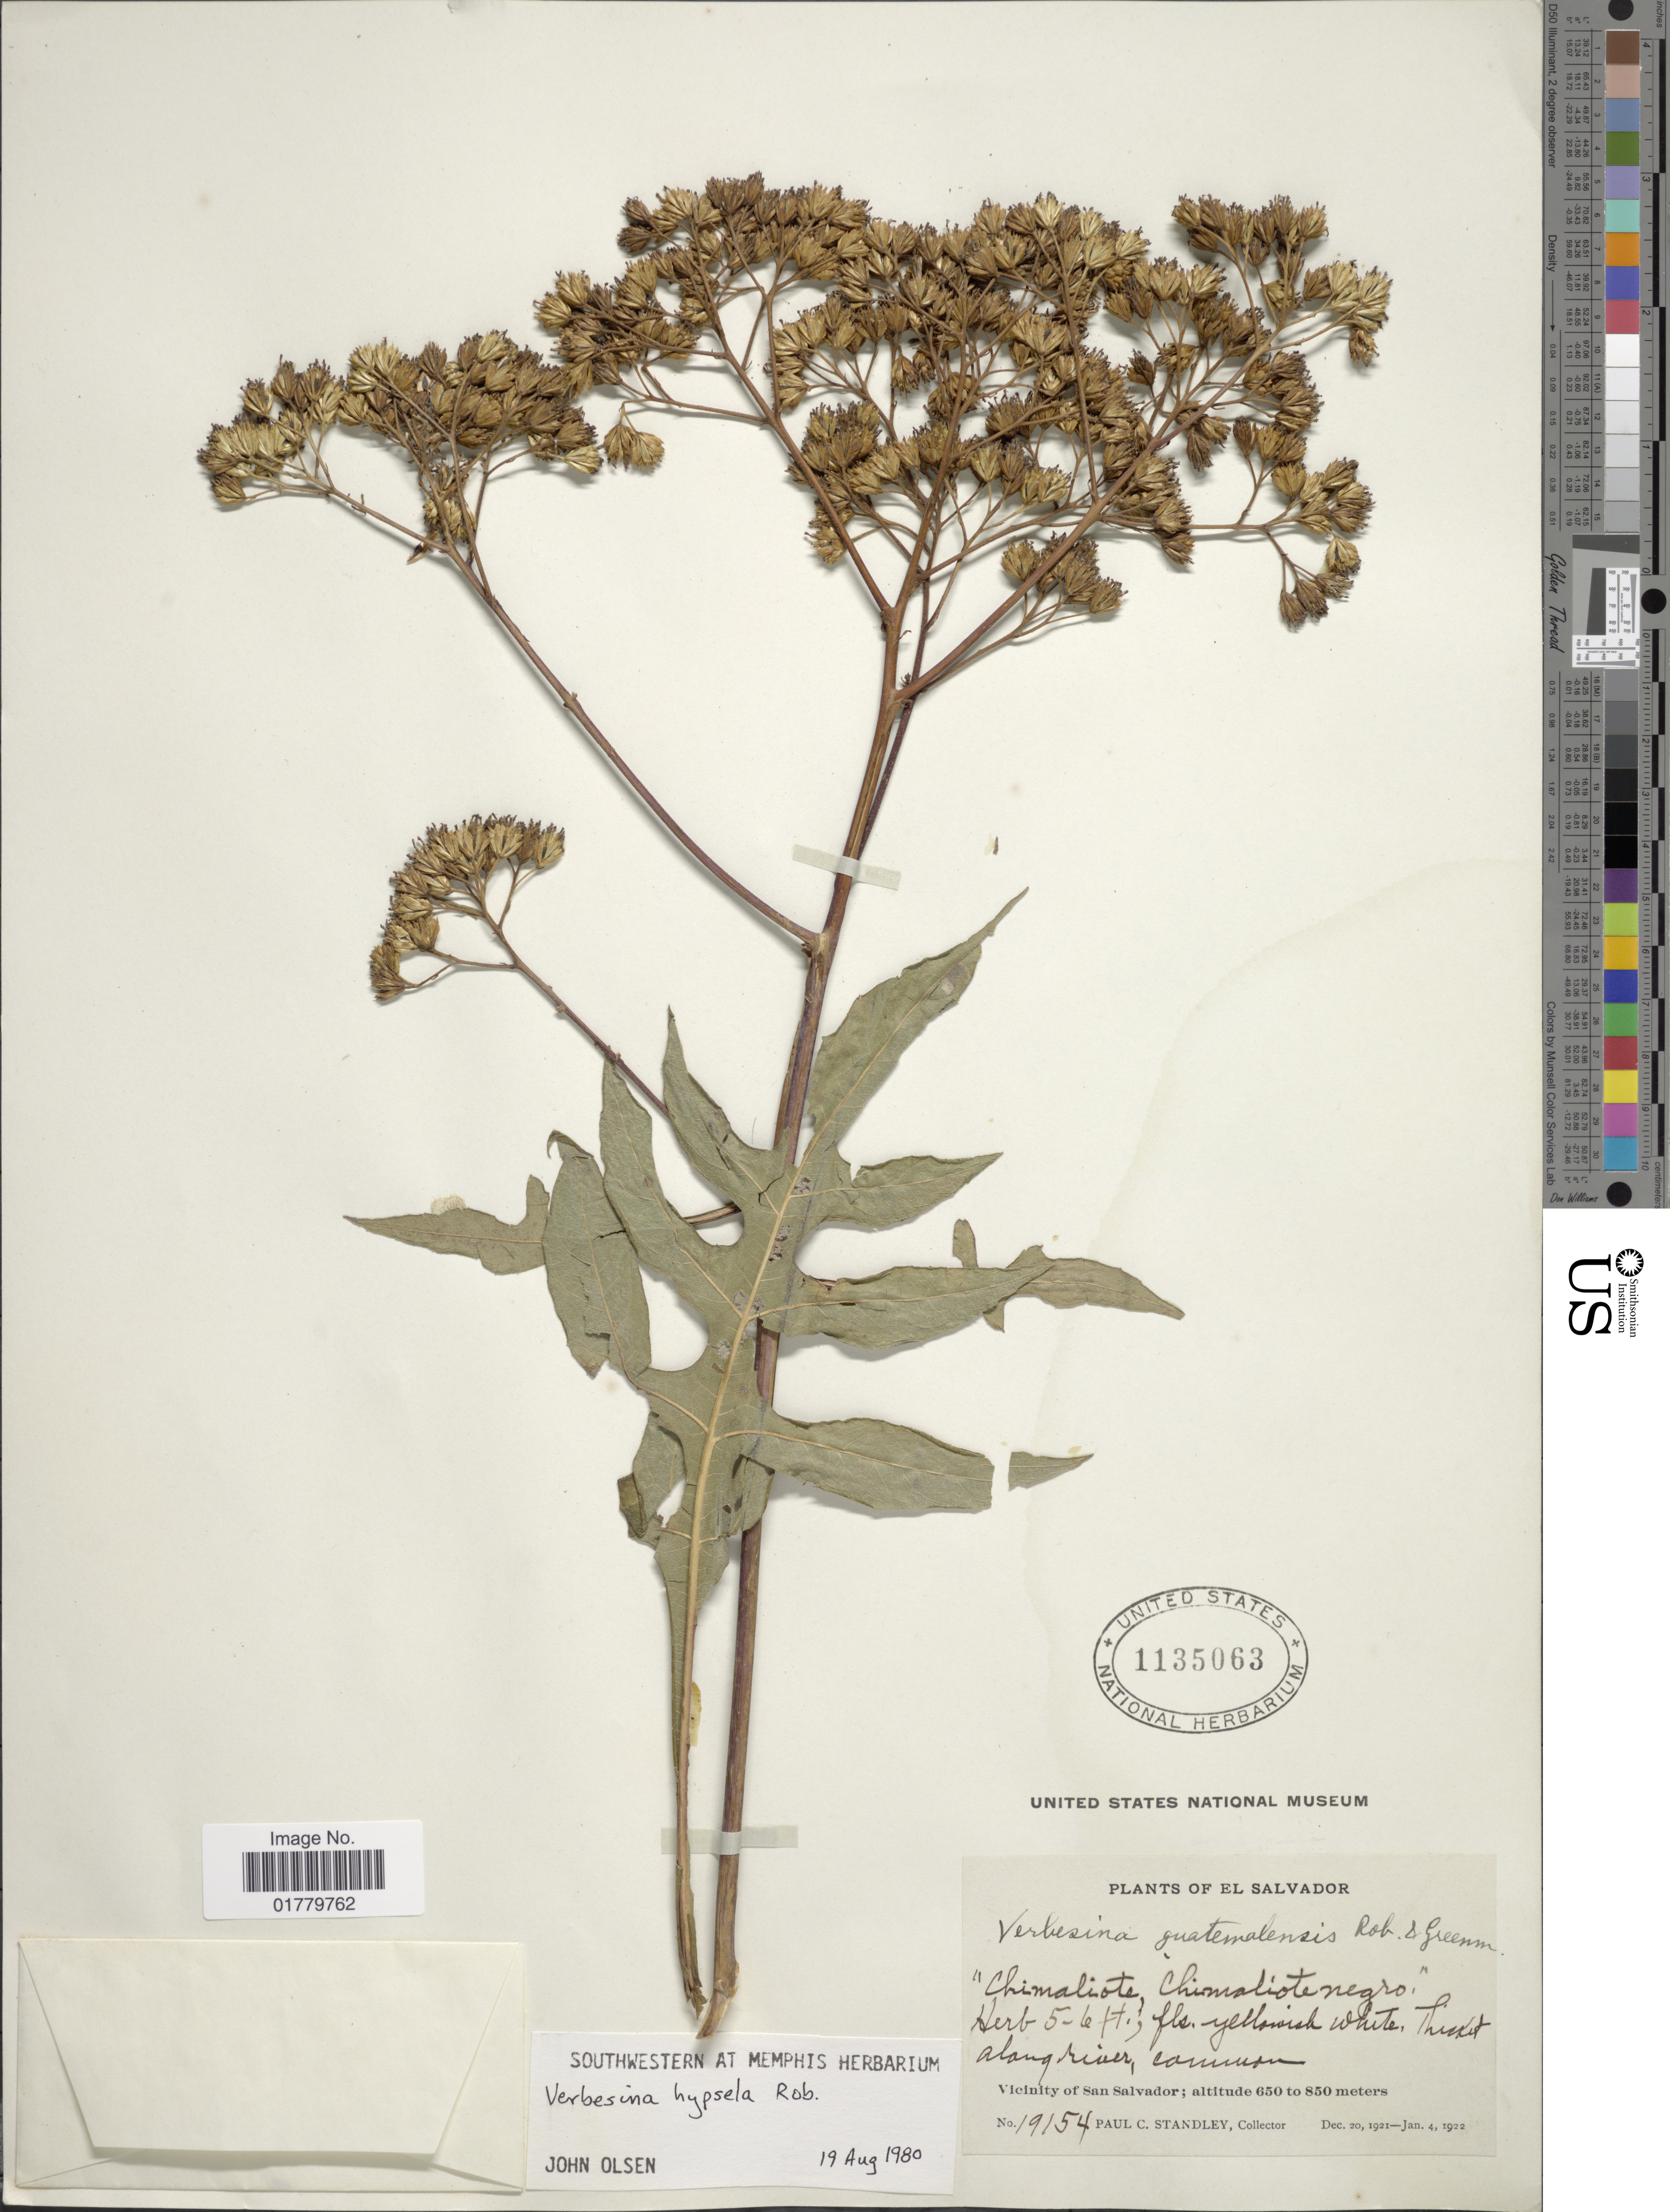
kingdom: Plantae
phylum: Tracheophyta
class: Magnoliopsida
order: Asterales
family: Asteraceae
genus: Verbesina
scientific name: Verbesina hypsela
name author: B.L. Rob.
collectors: P. C. Standley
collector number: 19154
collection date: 1921-12-20/1922-01-04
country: El Salvador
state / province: San Salvador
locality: Chimalite, Chimaliotenegro. Vicinity of San Salvadork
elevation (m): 650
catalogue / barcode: US 1135063